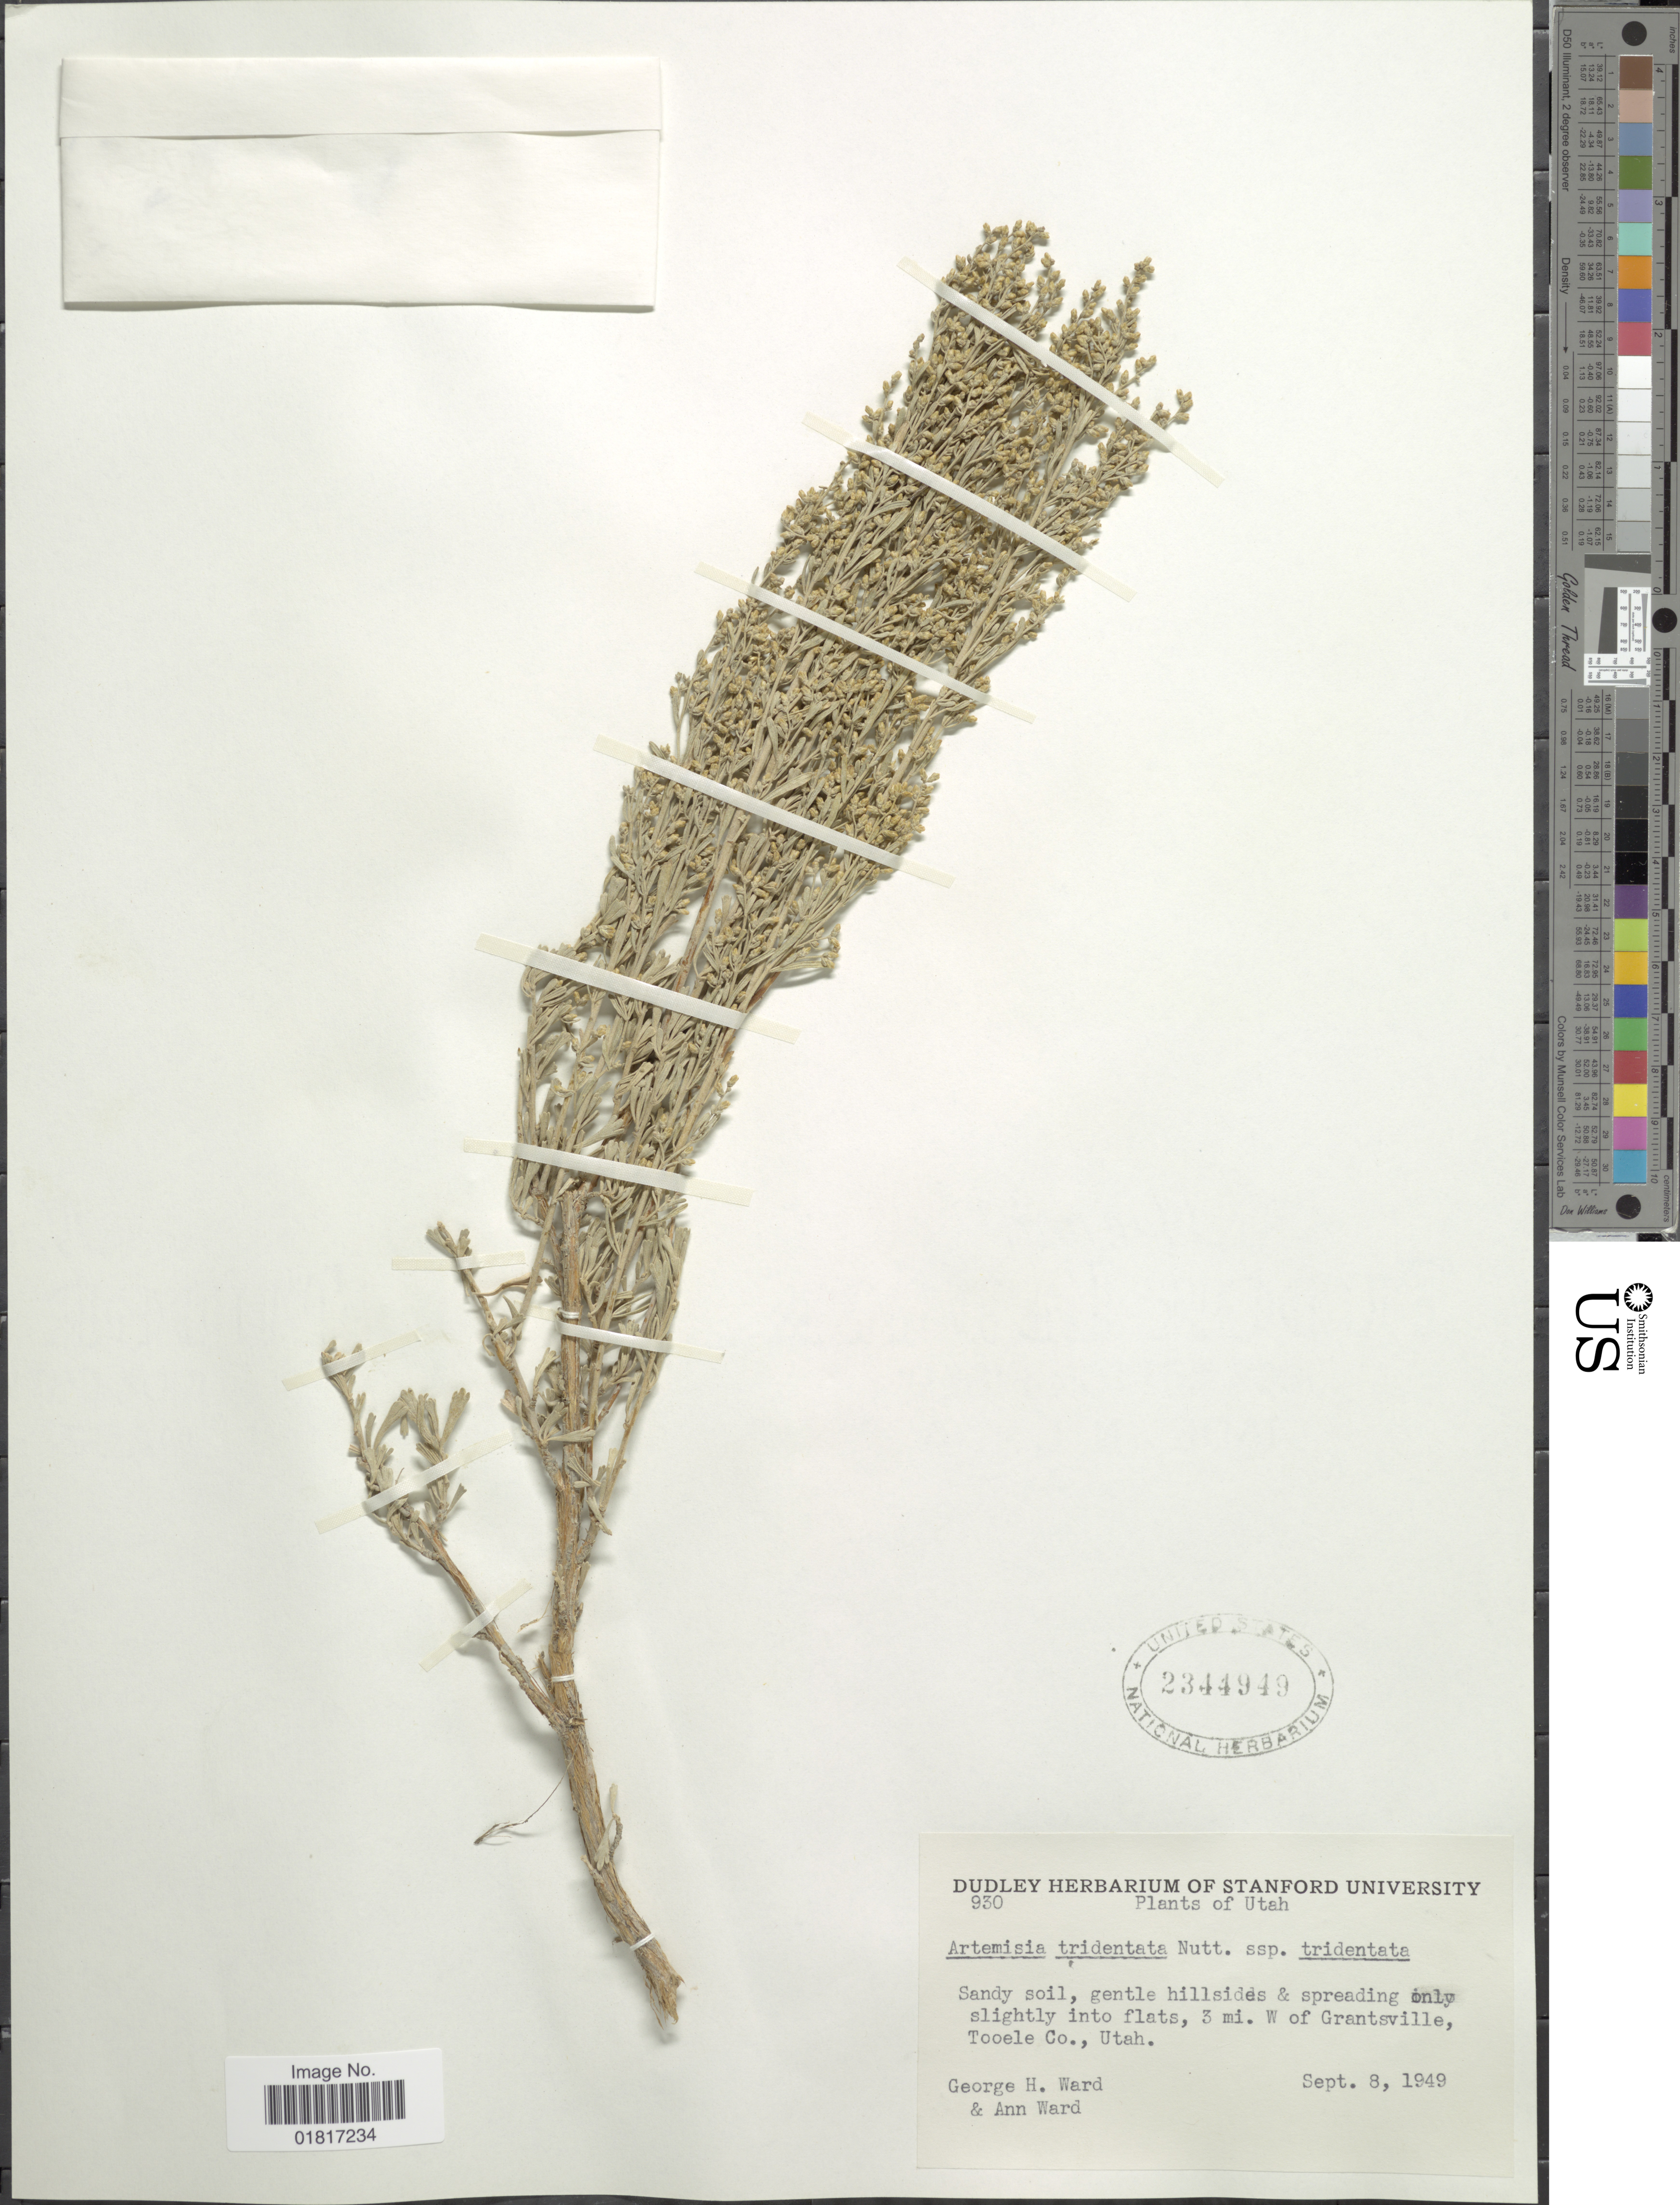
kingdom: Plantae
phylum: Tracheophyta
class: Magnoliopsida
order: Asterales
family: Asteraceae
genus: Artemisia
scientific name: Artemisia tridentata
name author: Nutt.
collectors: G. H. Ward & A. Ward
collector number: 930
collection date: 1949-09-08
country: United States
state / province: Utah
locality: Sandy soils, gentle hillsides & spreading only slightly into flats, 3 mi W of Grantsville, Tooele Co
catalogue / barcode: US 2344949